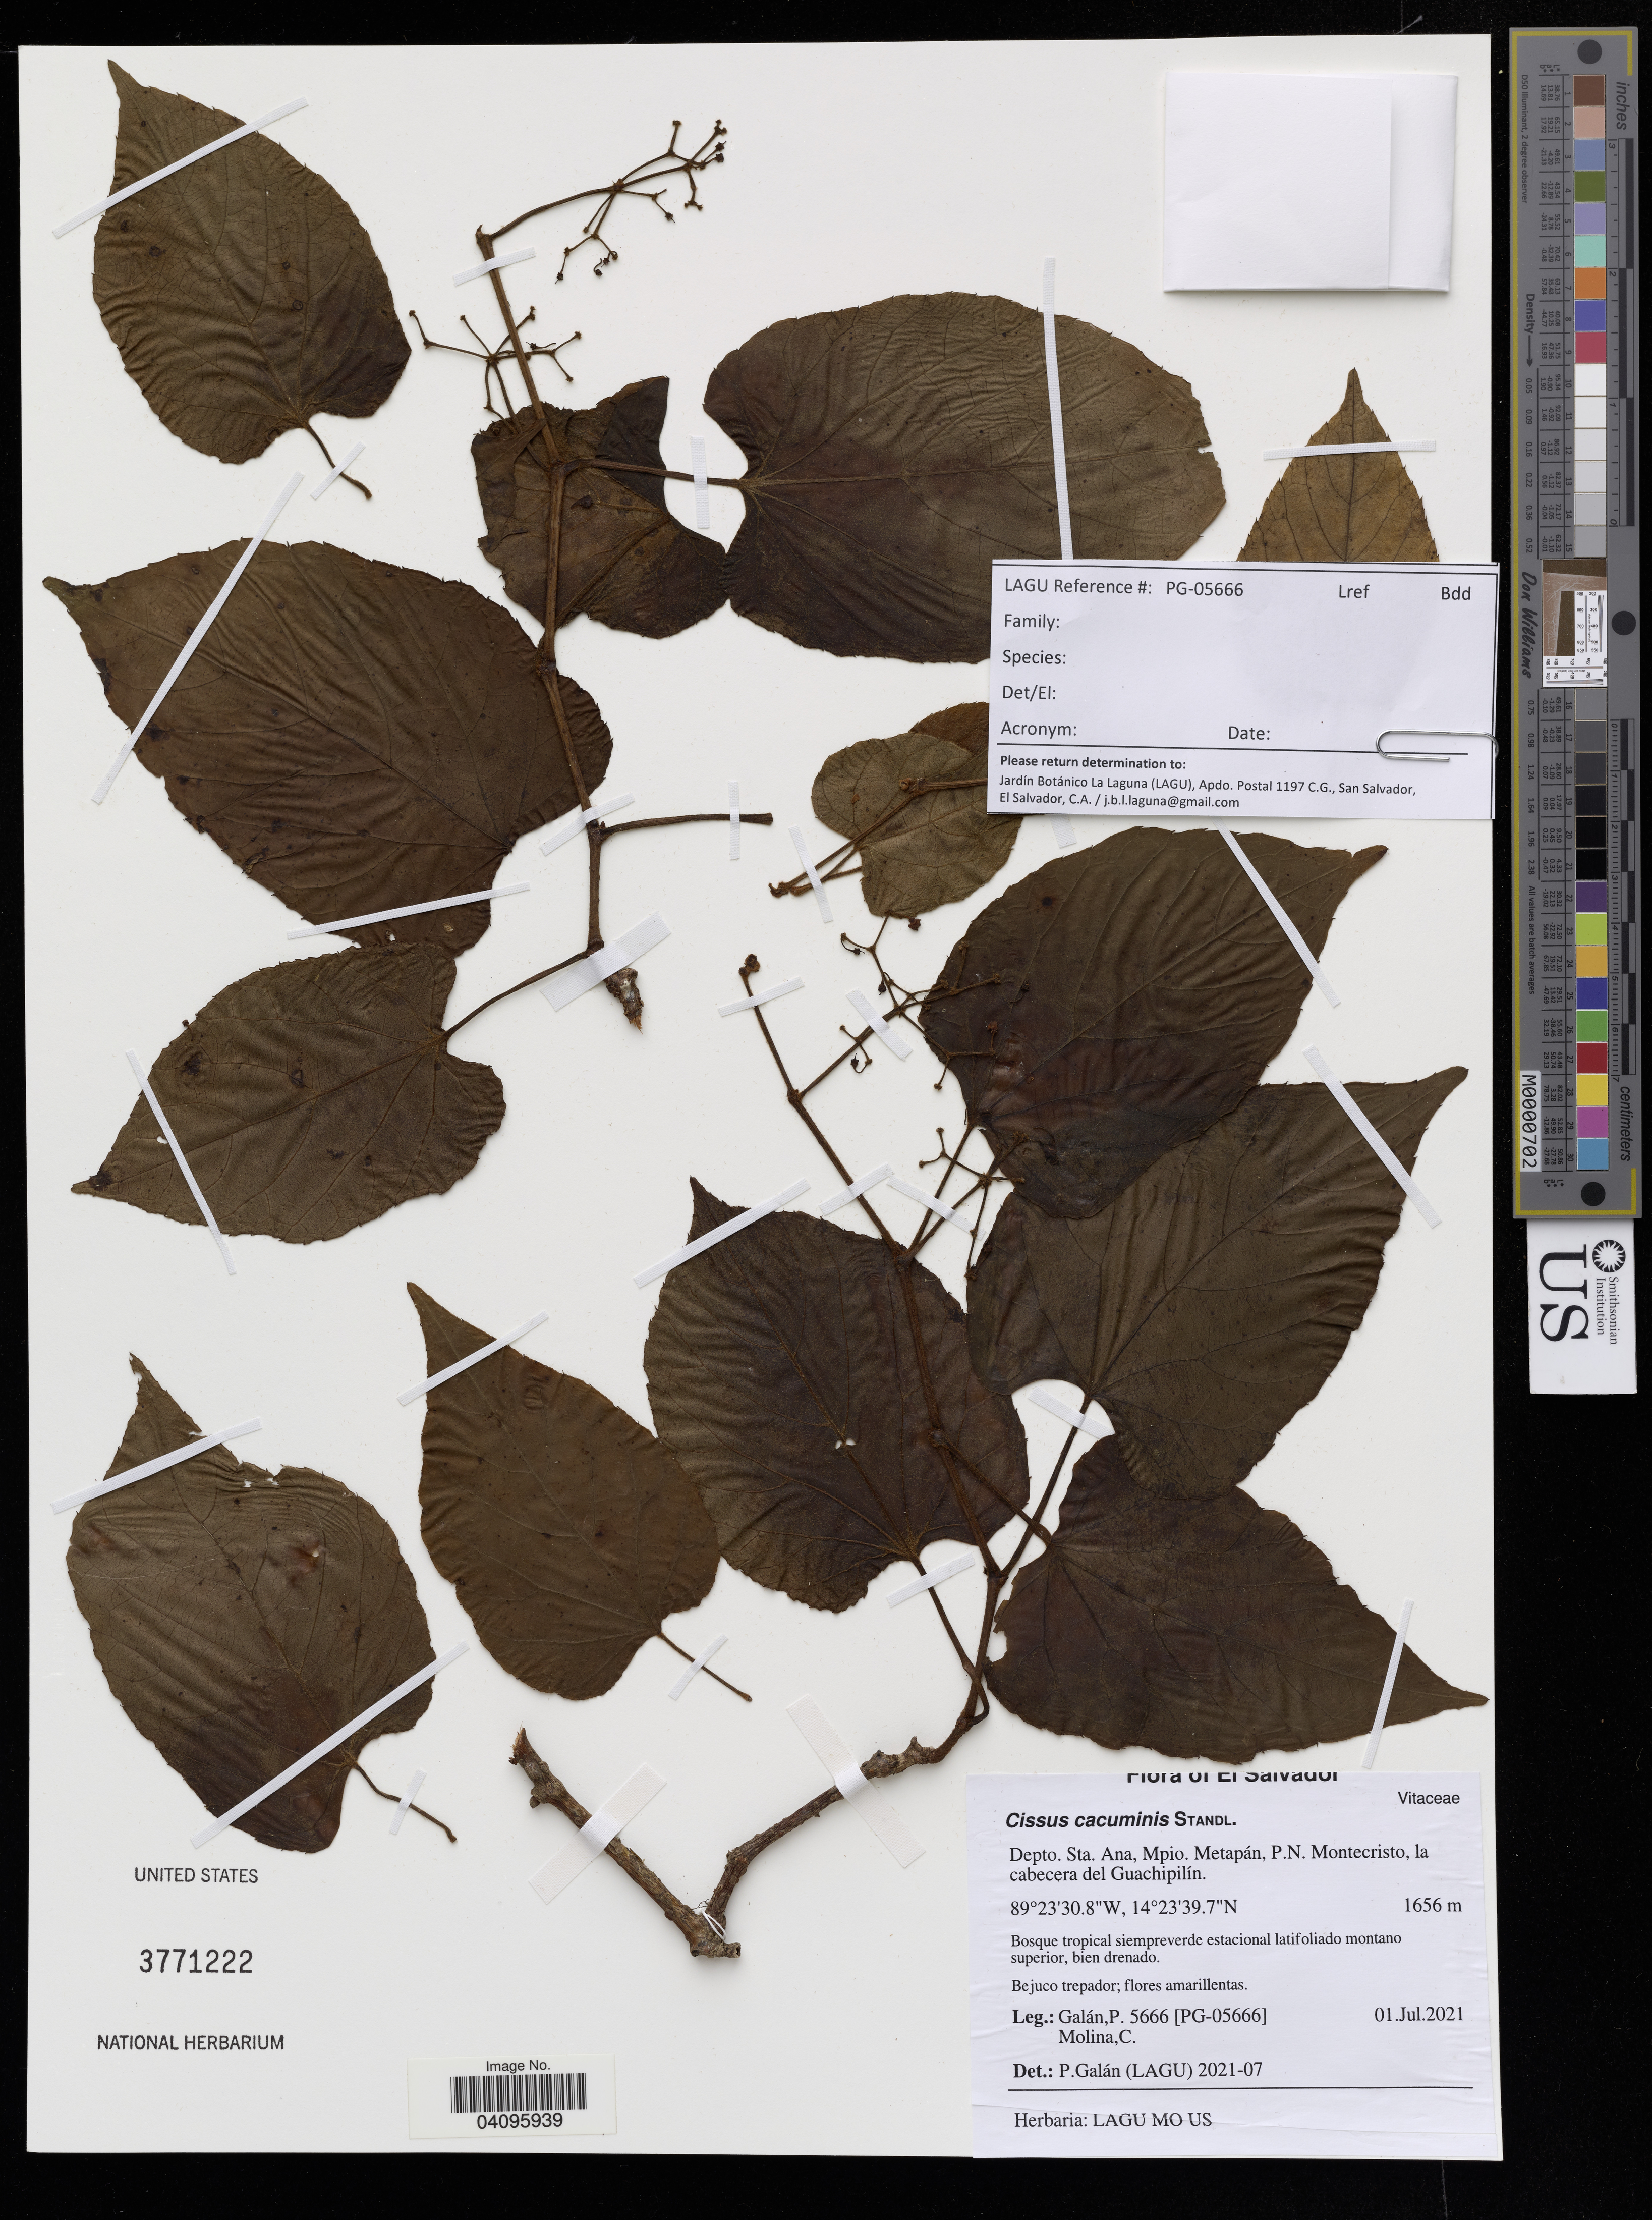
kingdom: Plantae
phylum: Tracheophyta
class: Magnoliopsida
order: Vitales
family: Vitaceae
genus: Cissus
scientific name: Cissus cacuminis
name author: Standl.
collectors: P. Galan & C. Molina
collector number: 5666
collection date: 2021-07-01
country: El Salvador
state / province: Santa Ana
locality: Mpio. Metapán, P.N. Montecristo, la cabecera del Guachipilín.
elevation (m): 1656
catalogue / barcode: US 3771222